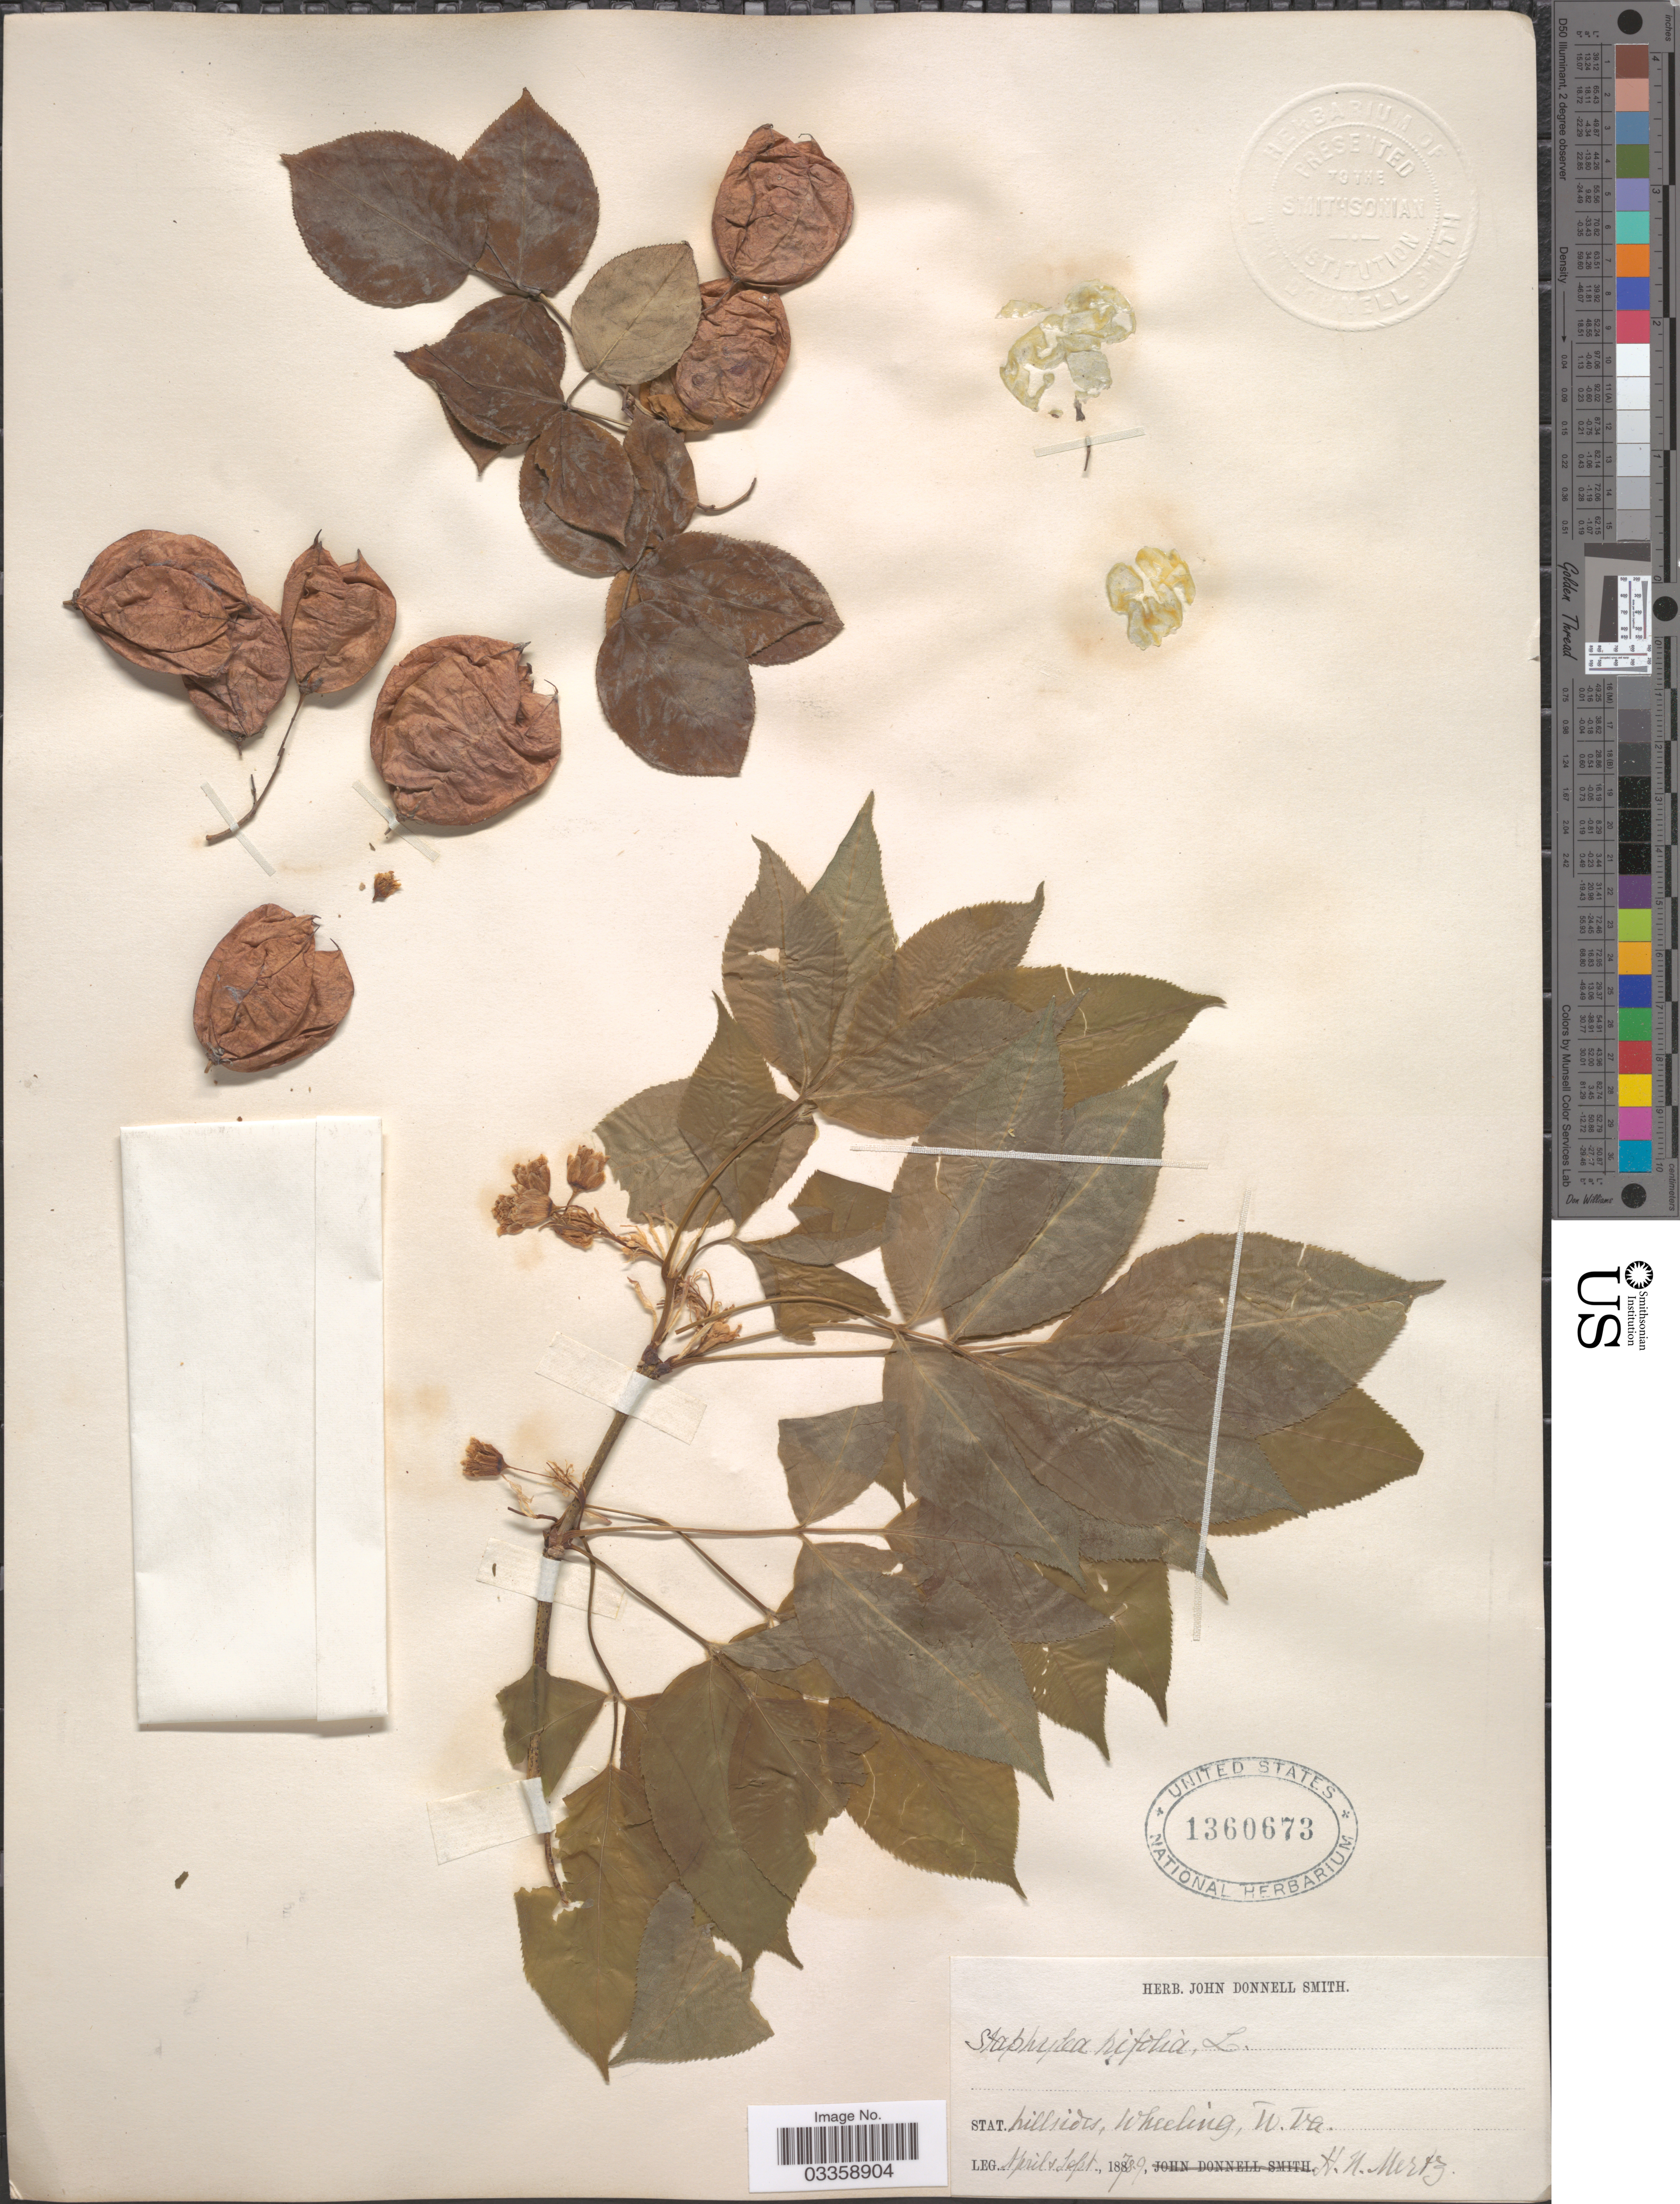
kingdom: Plantae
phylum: Tracheophyta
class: Magnoliopsida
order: Crossosomatales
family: Staphyleaceae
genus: Staphylea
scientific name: Staphylea trifolia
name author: L.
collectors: H. Mertz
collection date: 1879-04/1879-09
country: United States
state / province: West Virginia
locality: Stat. hillsides, Wheeling.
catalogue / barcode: US 1360673